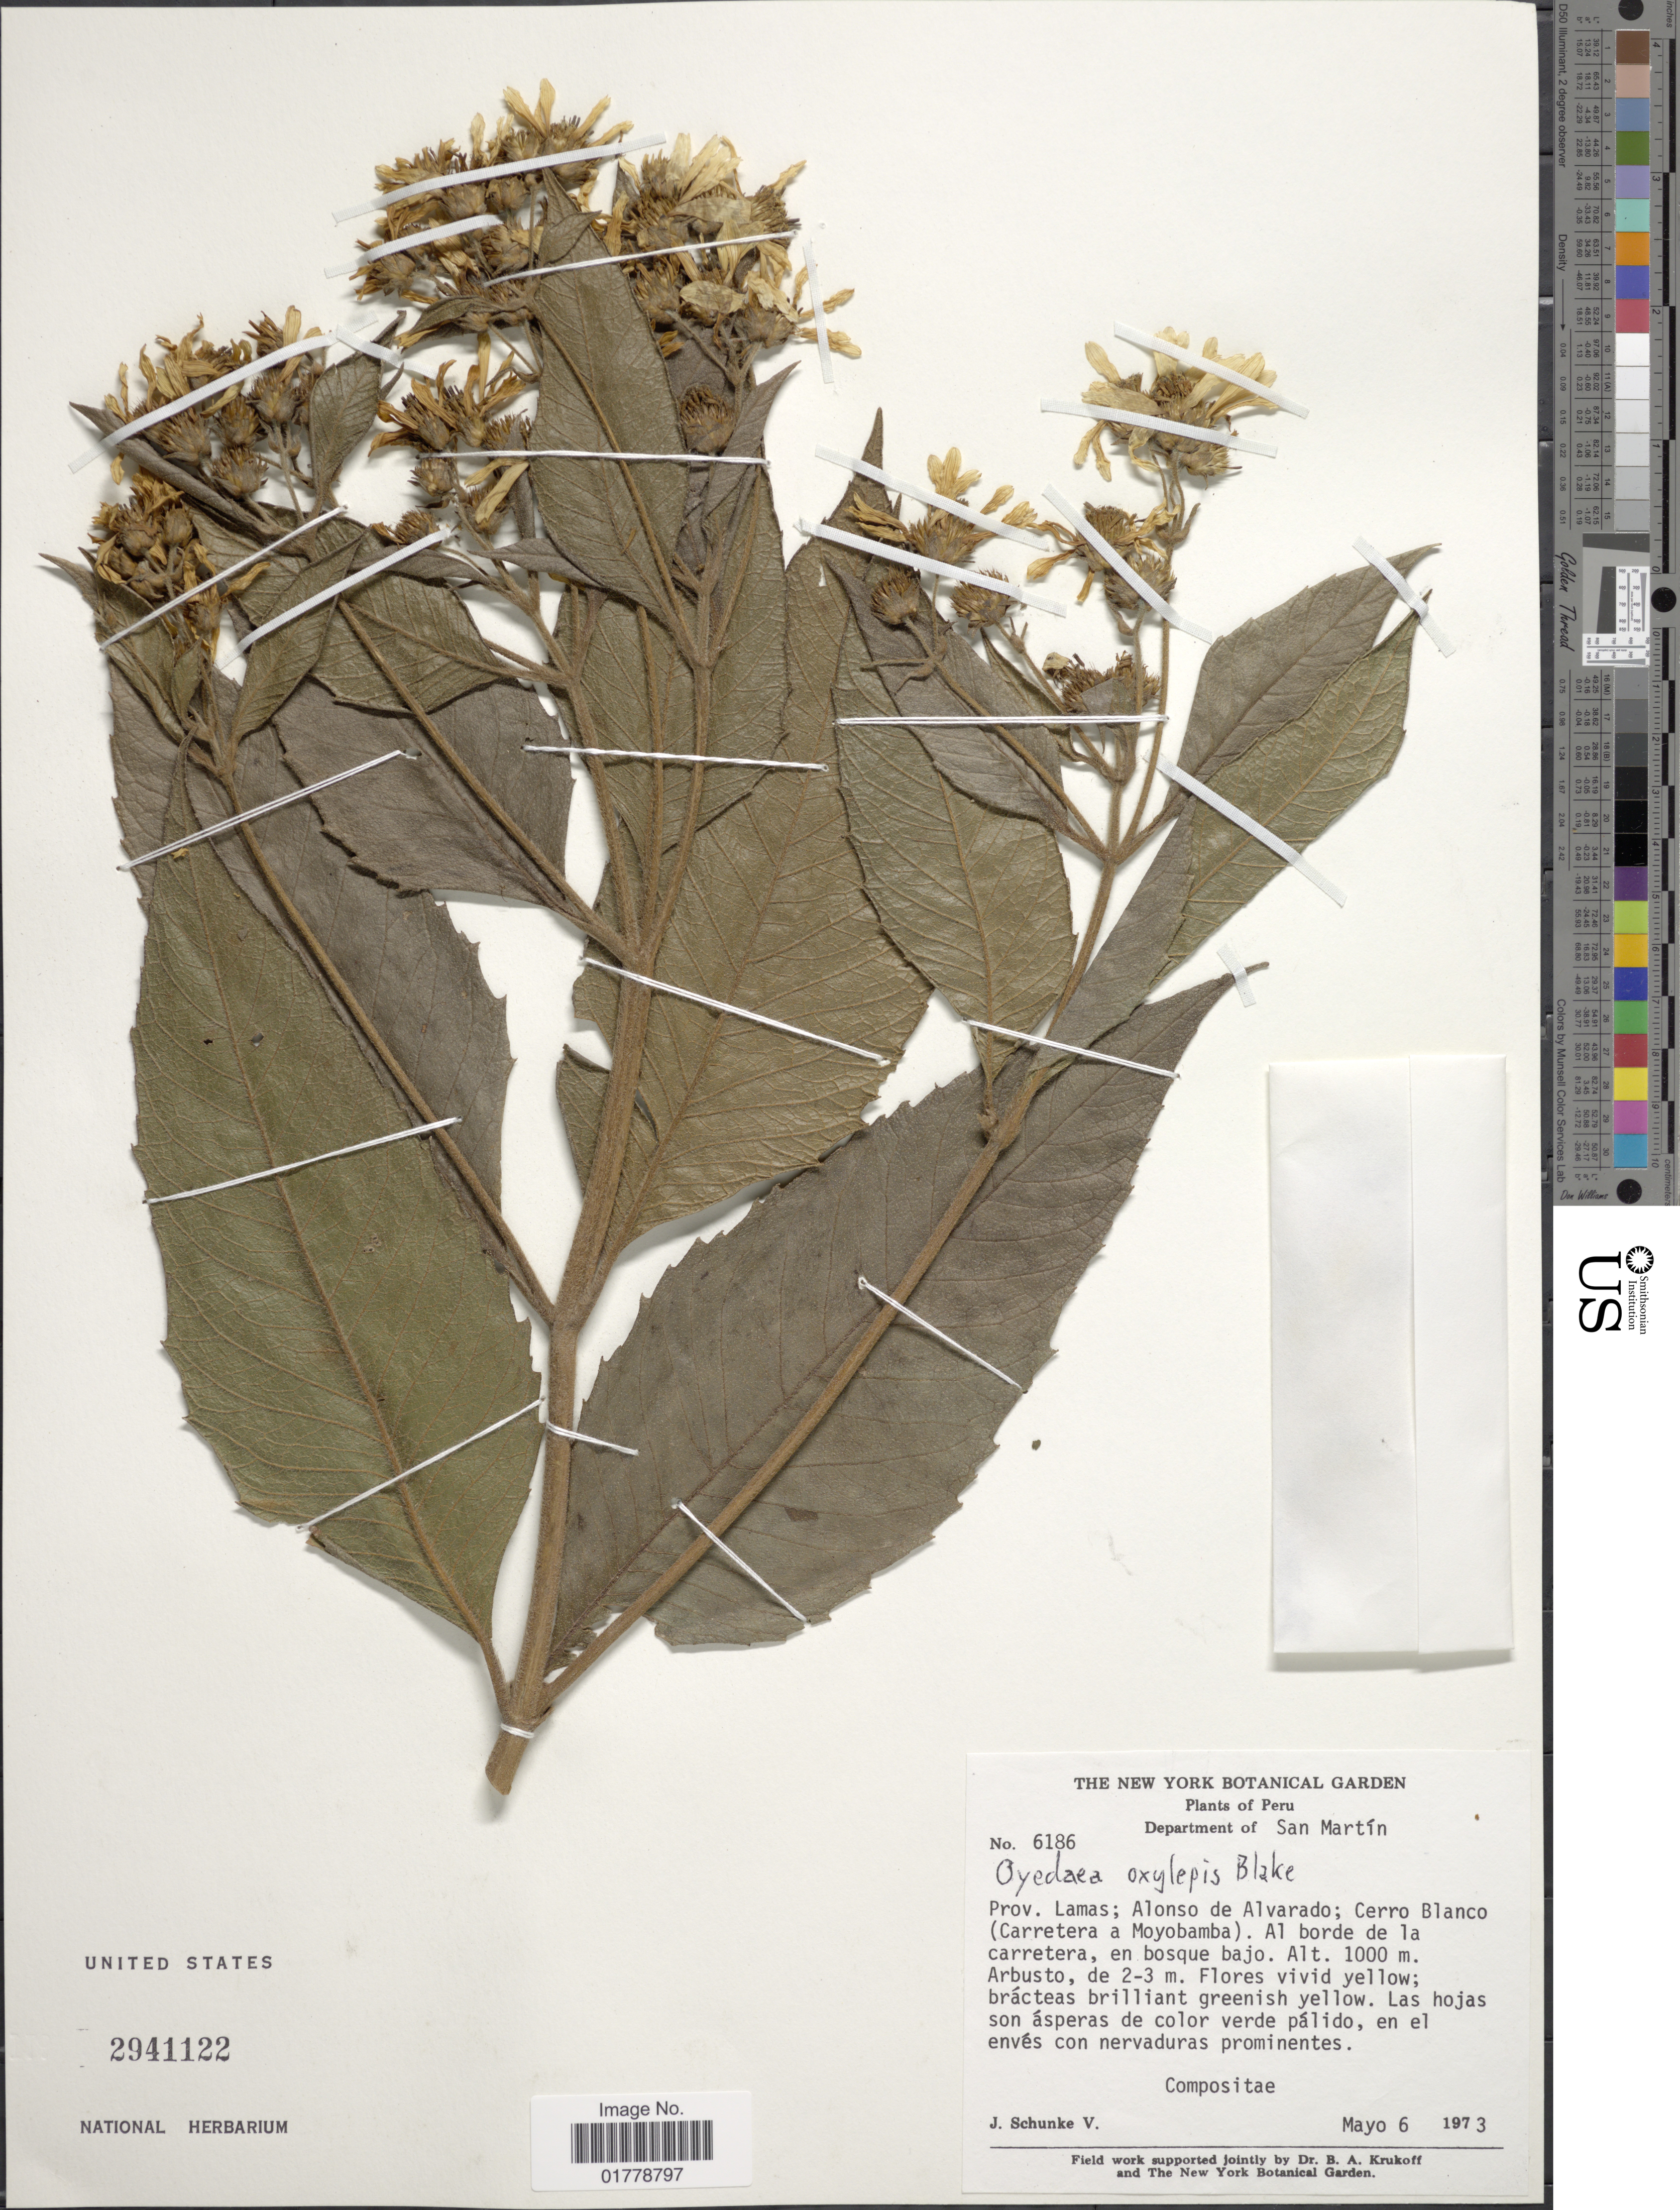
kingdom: Plantae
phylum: Tracheophyta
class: Magnoliopsida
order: Asterales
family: Asteraceae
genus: Oyedaea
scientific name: Oyedaea oxylepis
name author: S.F. Blake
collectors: J. Schunke Vigo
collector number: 6186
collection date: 1973-05-06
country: Peru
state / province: San Martín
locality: Department of San Martín. Prov. Lamas; Alonso de Alvarado; Cerro Blanco (Carretera a Moyobamba)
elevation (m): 1000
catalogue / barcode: US 2941122